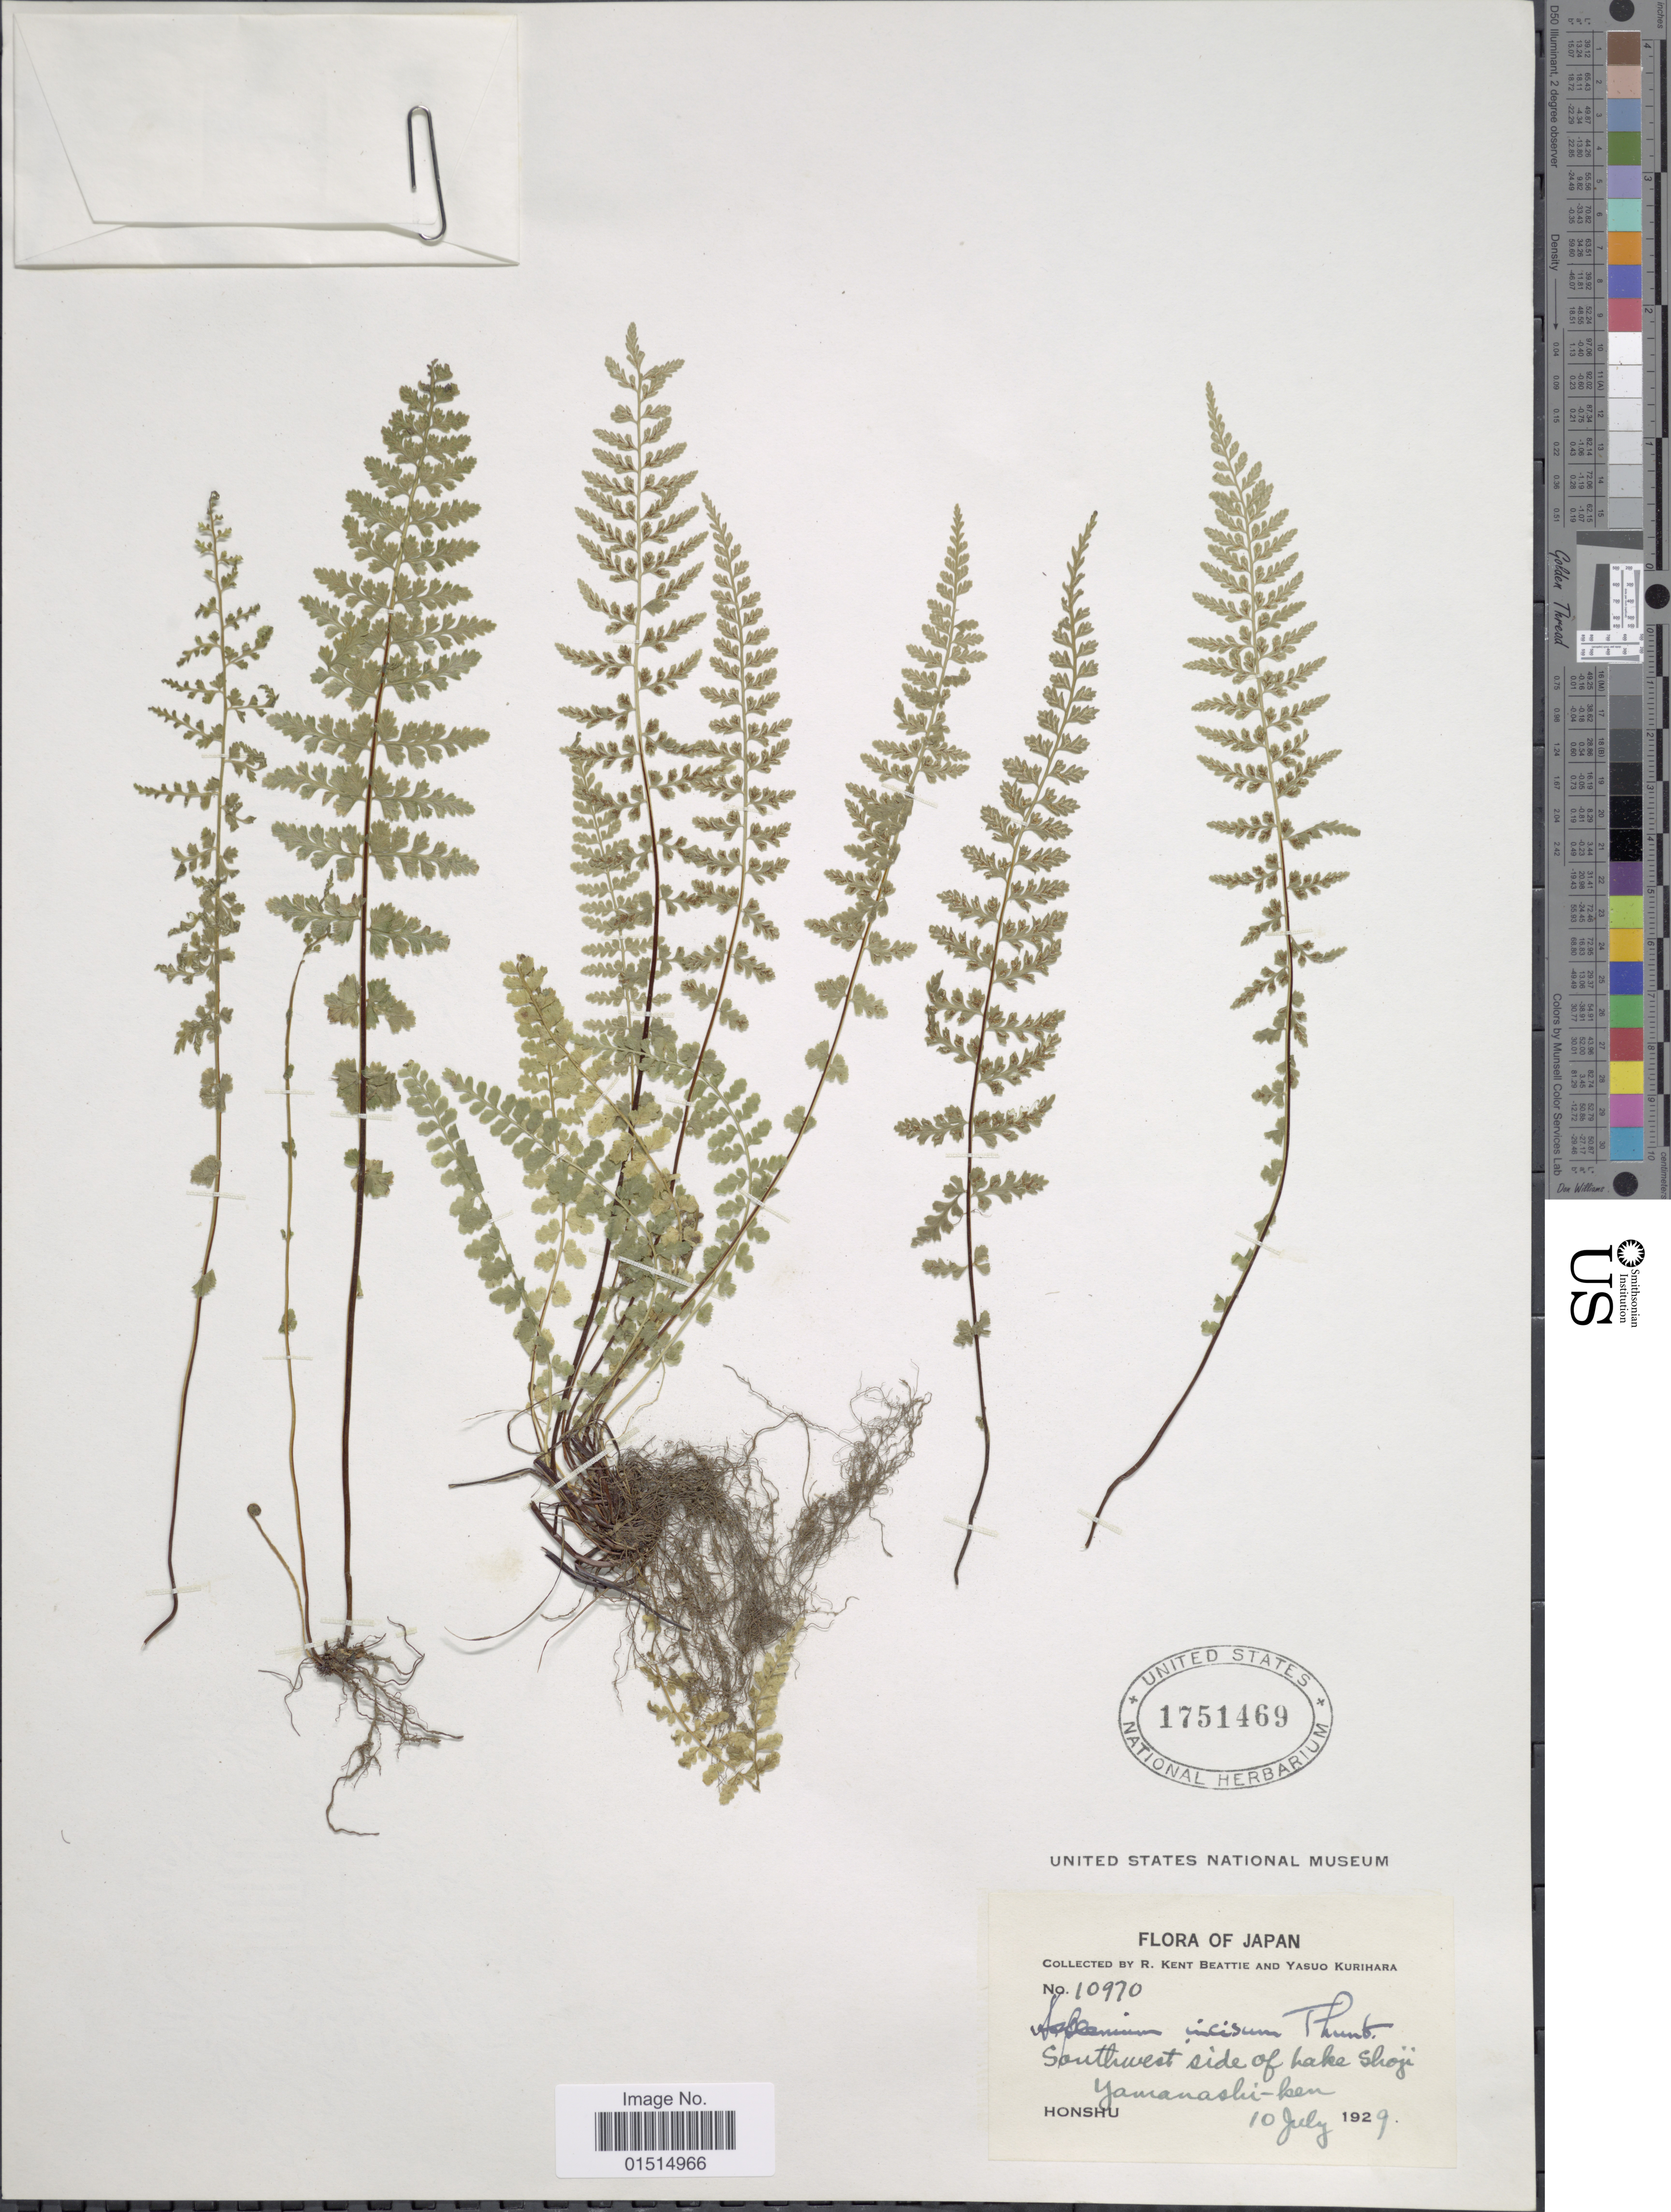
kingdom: Plantae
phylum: Tracheophyta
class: Polypodiopsida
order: Polypodiales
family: Aspleniaceae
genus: Asplenium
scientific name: Asplenium incisum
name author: Thunb.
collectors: R. K. Beattie & Y. Kurihara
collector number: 10970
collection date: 1929-07-10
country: Japan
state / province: Yamanasi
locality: Honshu, Southwest side of Lake Shoji, Yamanashi - ken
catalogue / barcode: US 1751469